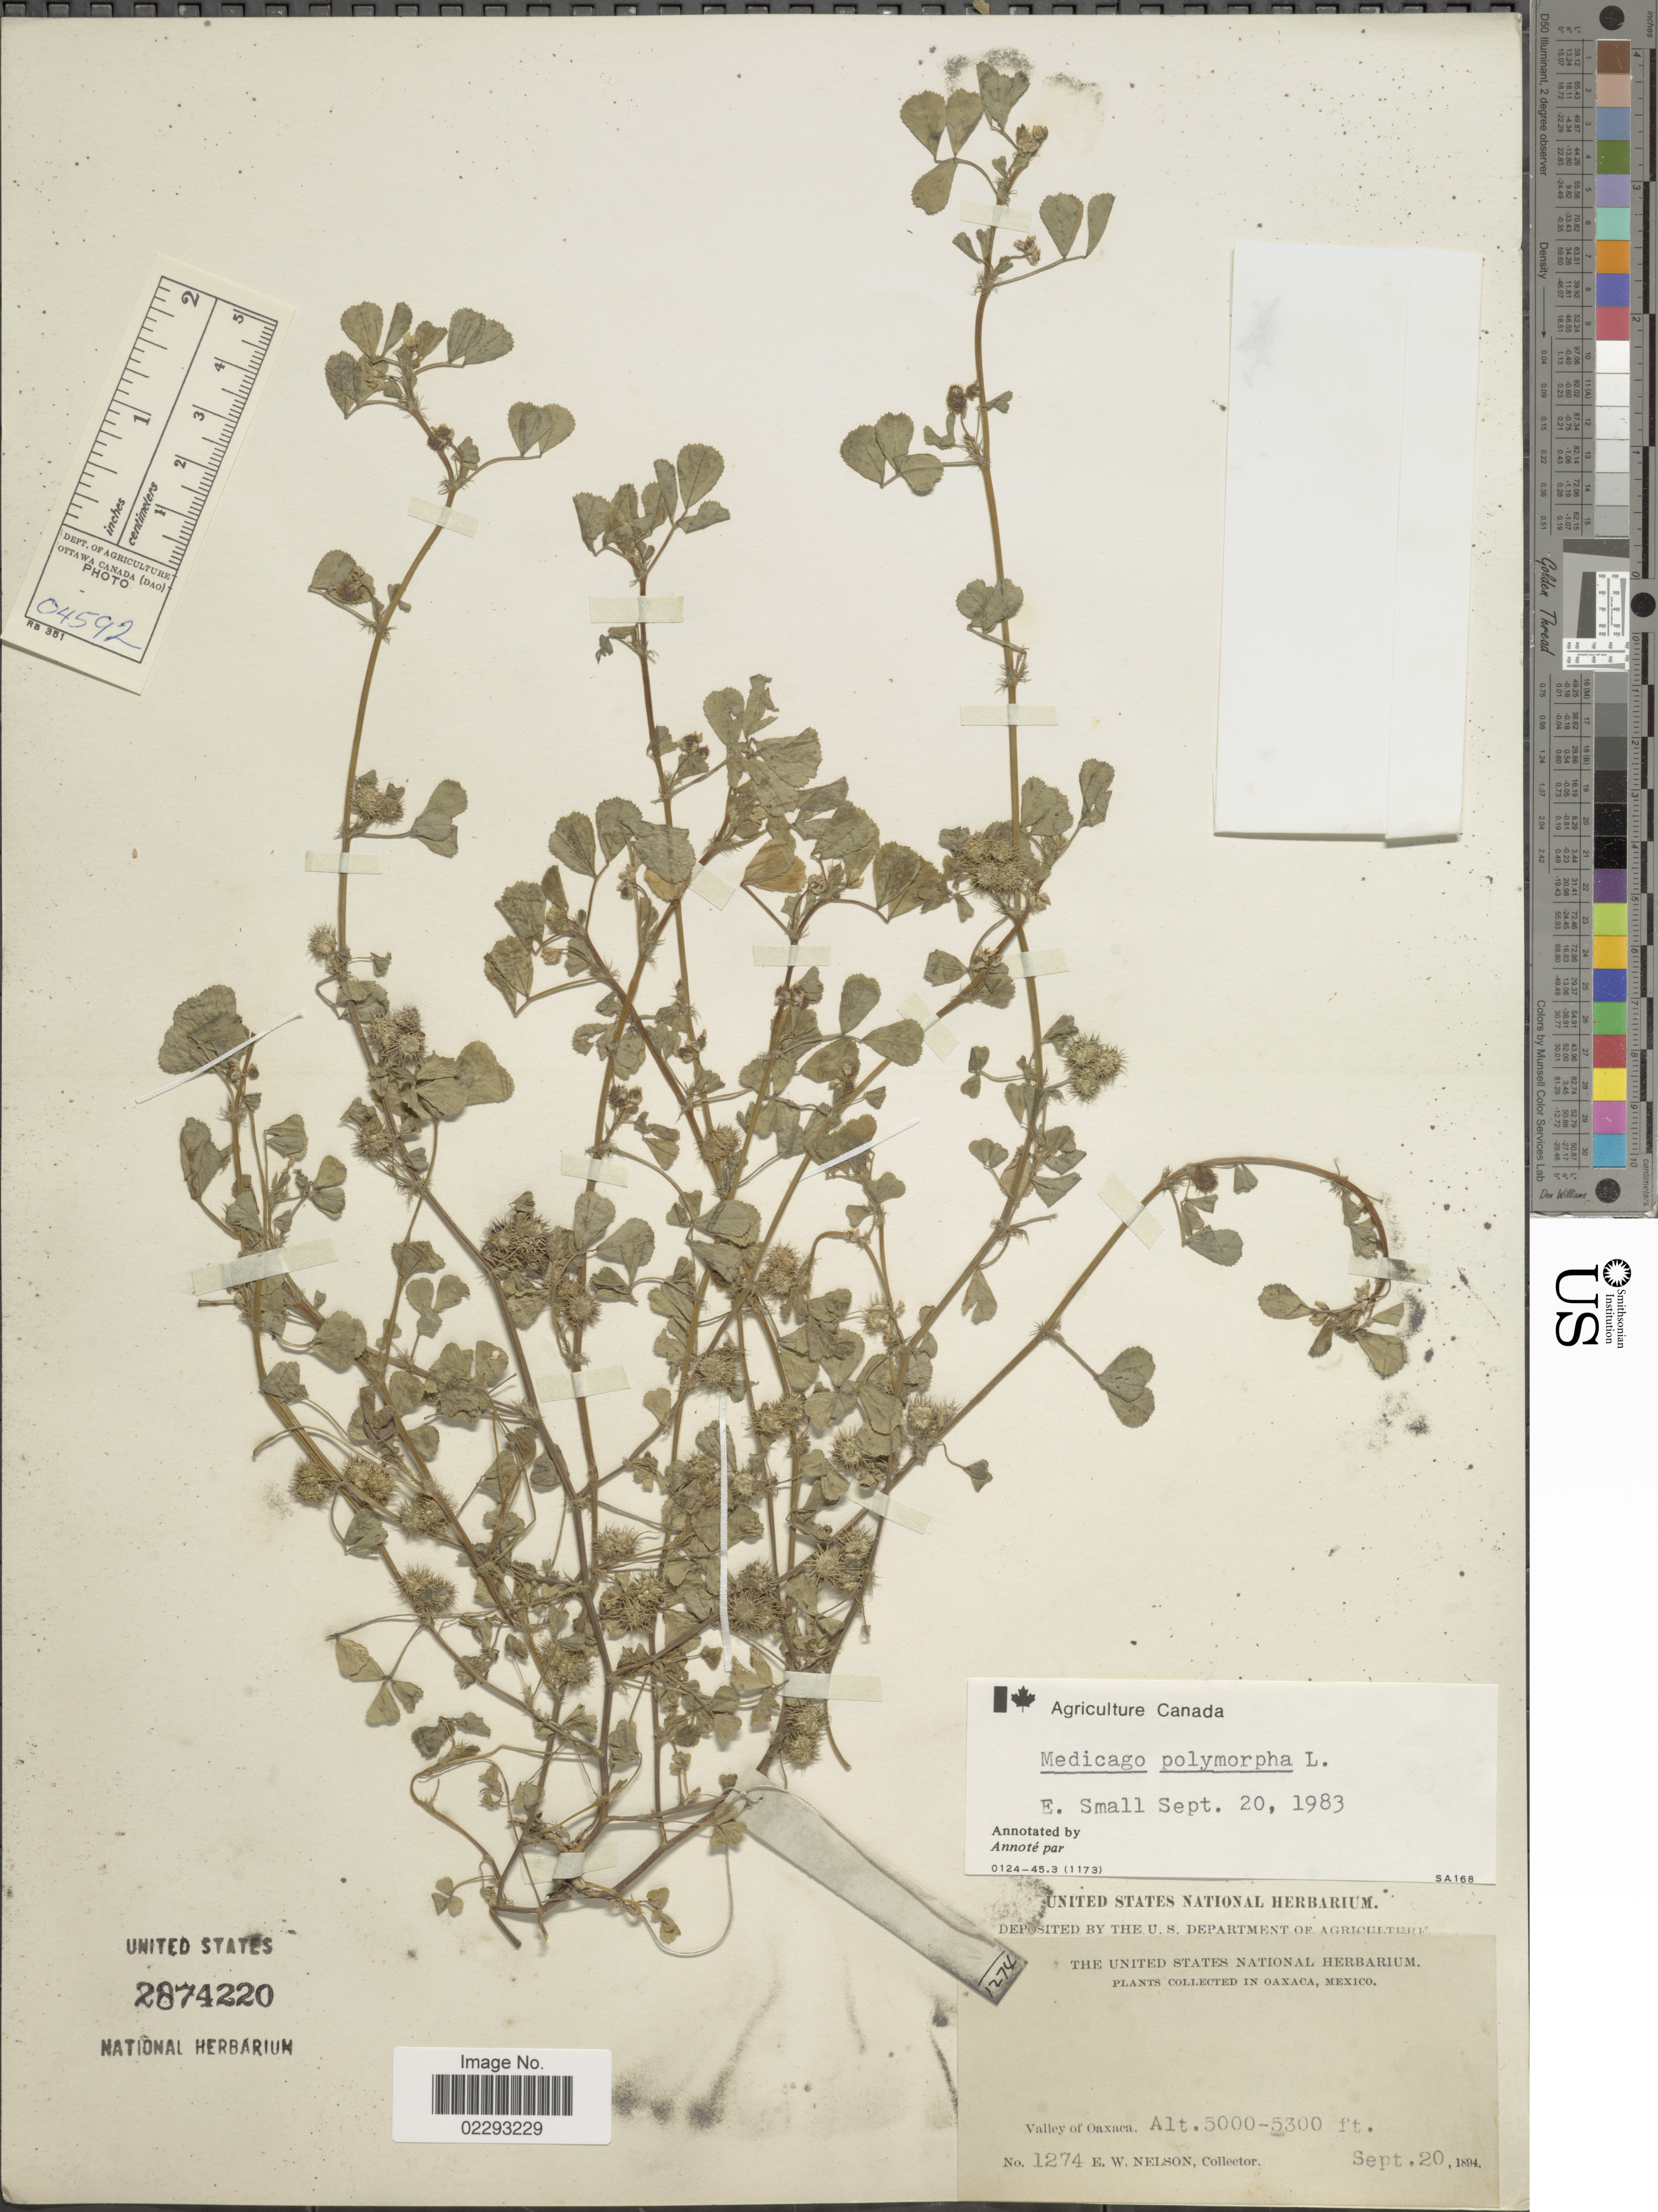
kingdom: Plantae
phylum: Tracheophyta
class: Magnoliopsida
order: Fabales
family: Fabaceae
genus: Medicago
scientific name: Medicago polymorpha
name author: L.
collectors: E. W. Nelson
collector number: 1274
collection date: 1894-09-20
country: Mexico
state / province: Oaxaca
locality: Valley of Oaxaca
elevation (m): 1524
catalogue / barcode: US 2874220